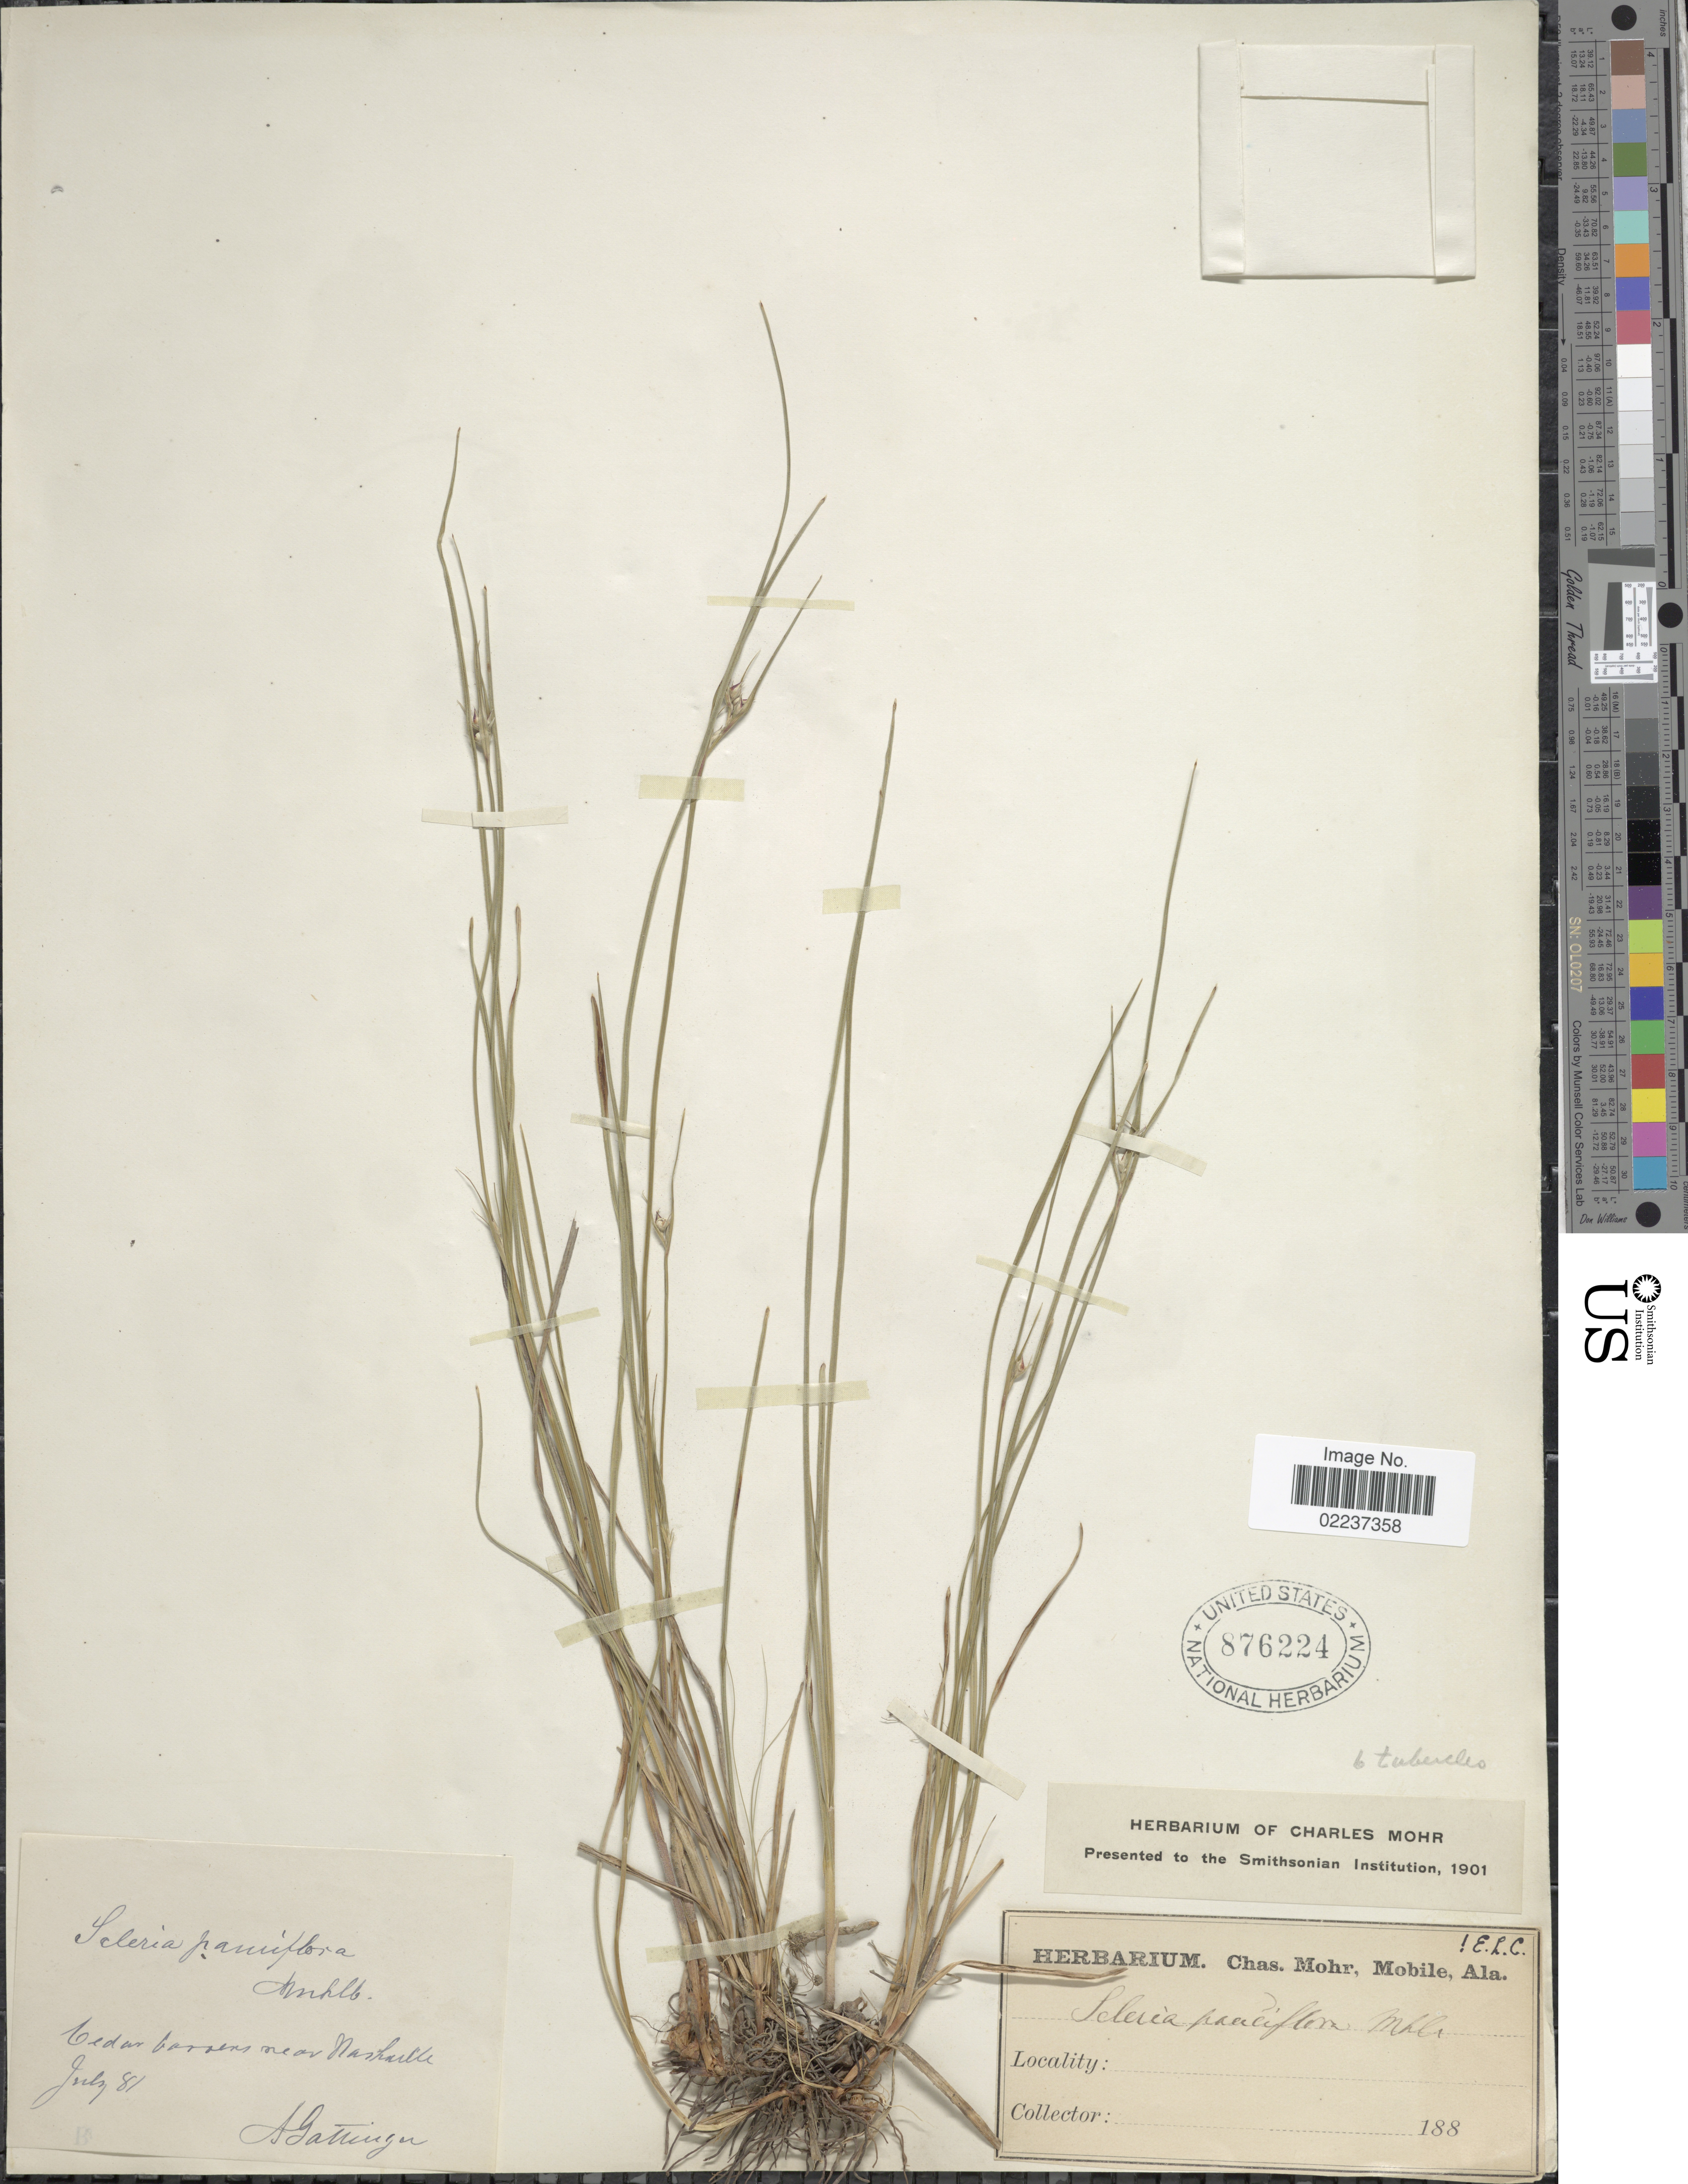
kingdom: Plantae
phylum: Tracheophyta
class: Liliopsida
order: Poales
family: Cyperaceae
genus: Scleria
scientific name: Scleria pauciflora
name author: Muhl. ex Willd.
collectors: A. Gattinger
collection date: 1881-07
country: United States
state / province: Tennessee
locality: Cedar barrens near Nashville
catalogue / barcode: US 876224